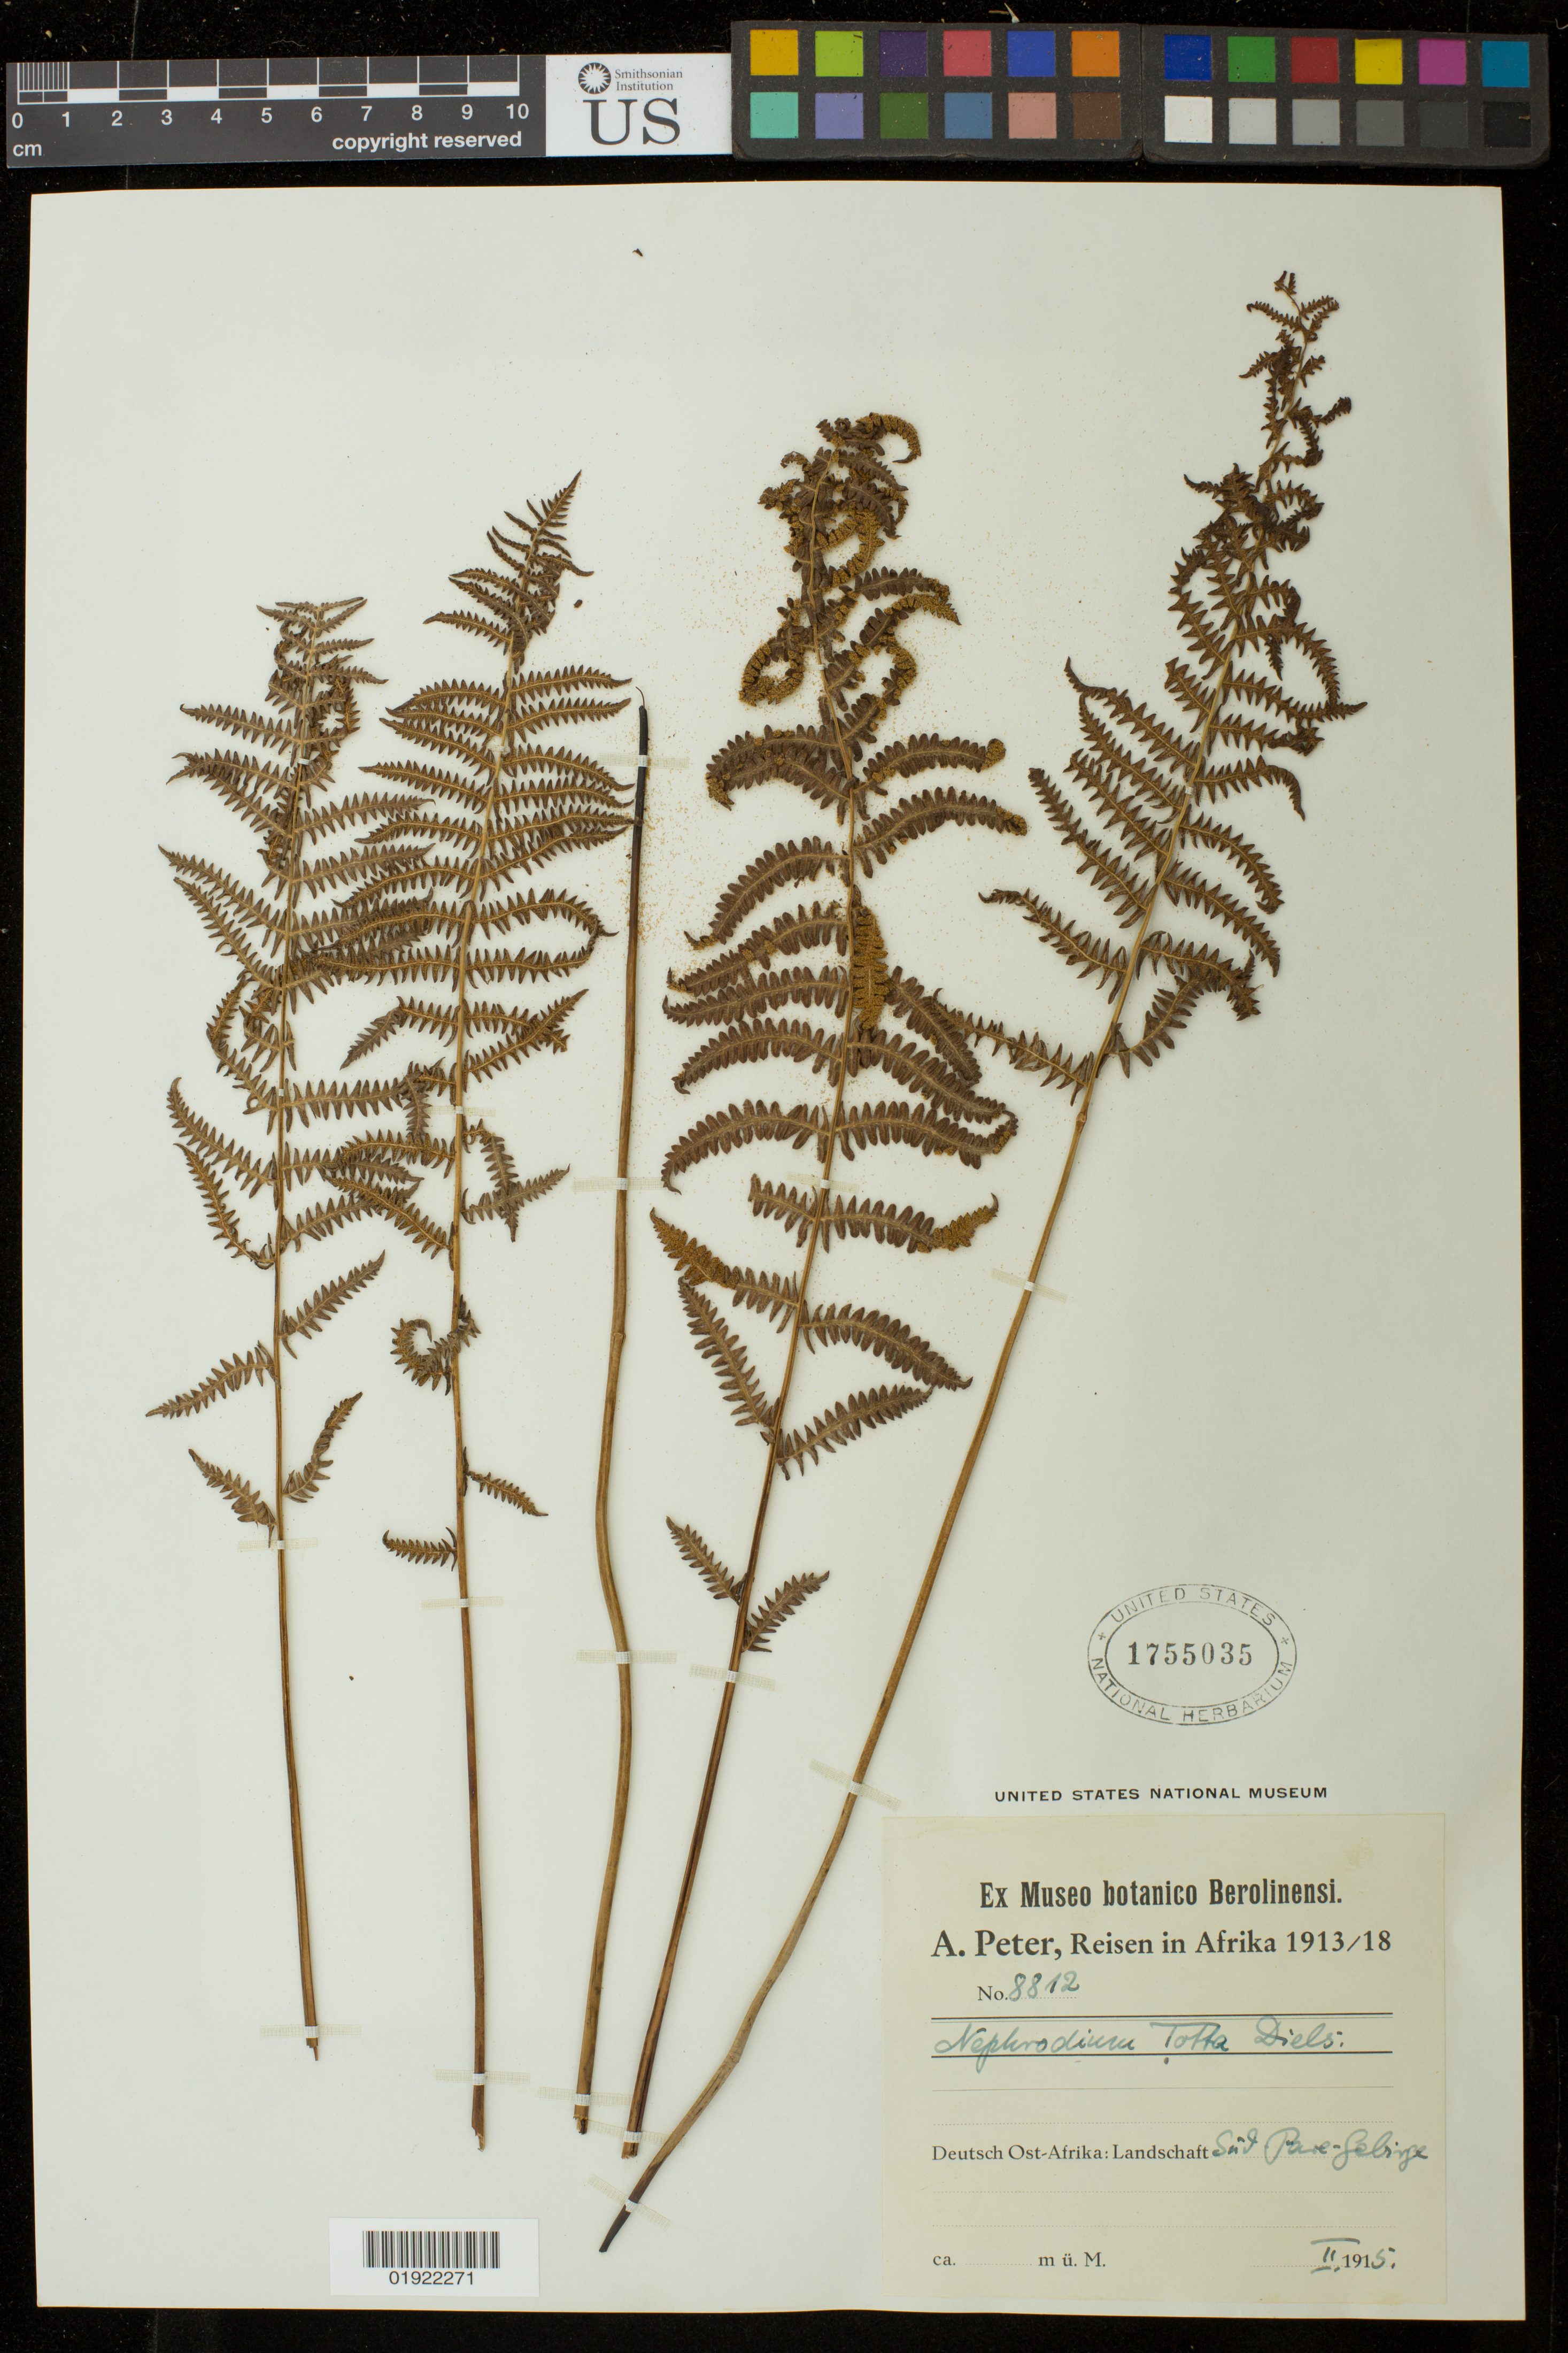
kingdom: Plantae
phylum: Tracheophyta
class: Polypodiopsida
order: Polypodiales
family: Thelypteridaceae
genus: Thelypteris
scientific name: Thelypteris confluens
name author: (Thunb.) C.V. Morton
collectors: A. Peter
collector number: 8812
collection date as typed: II. 1915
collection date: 1915-02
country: Tanzania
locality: Deutsch Ost-Afrika: Landschaft Süd Pare-Gebirge [German East Africa: South Pare Mountains]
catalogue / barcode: US 1755035